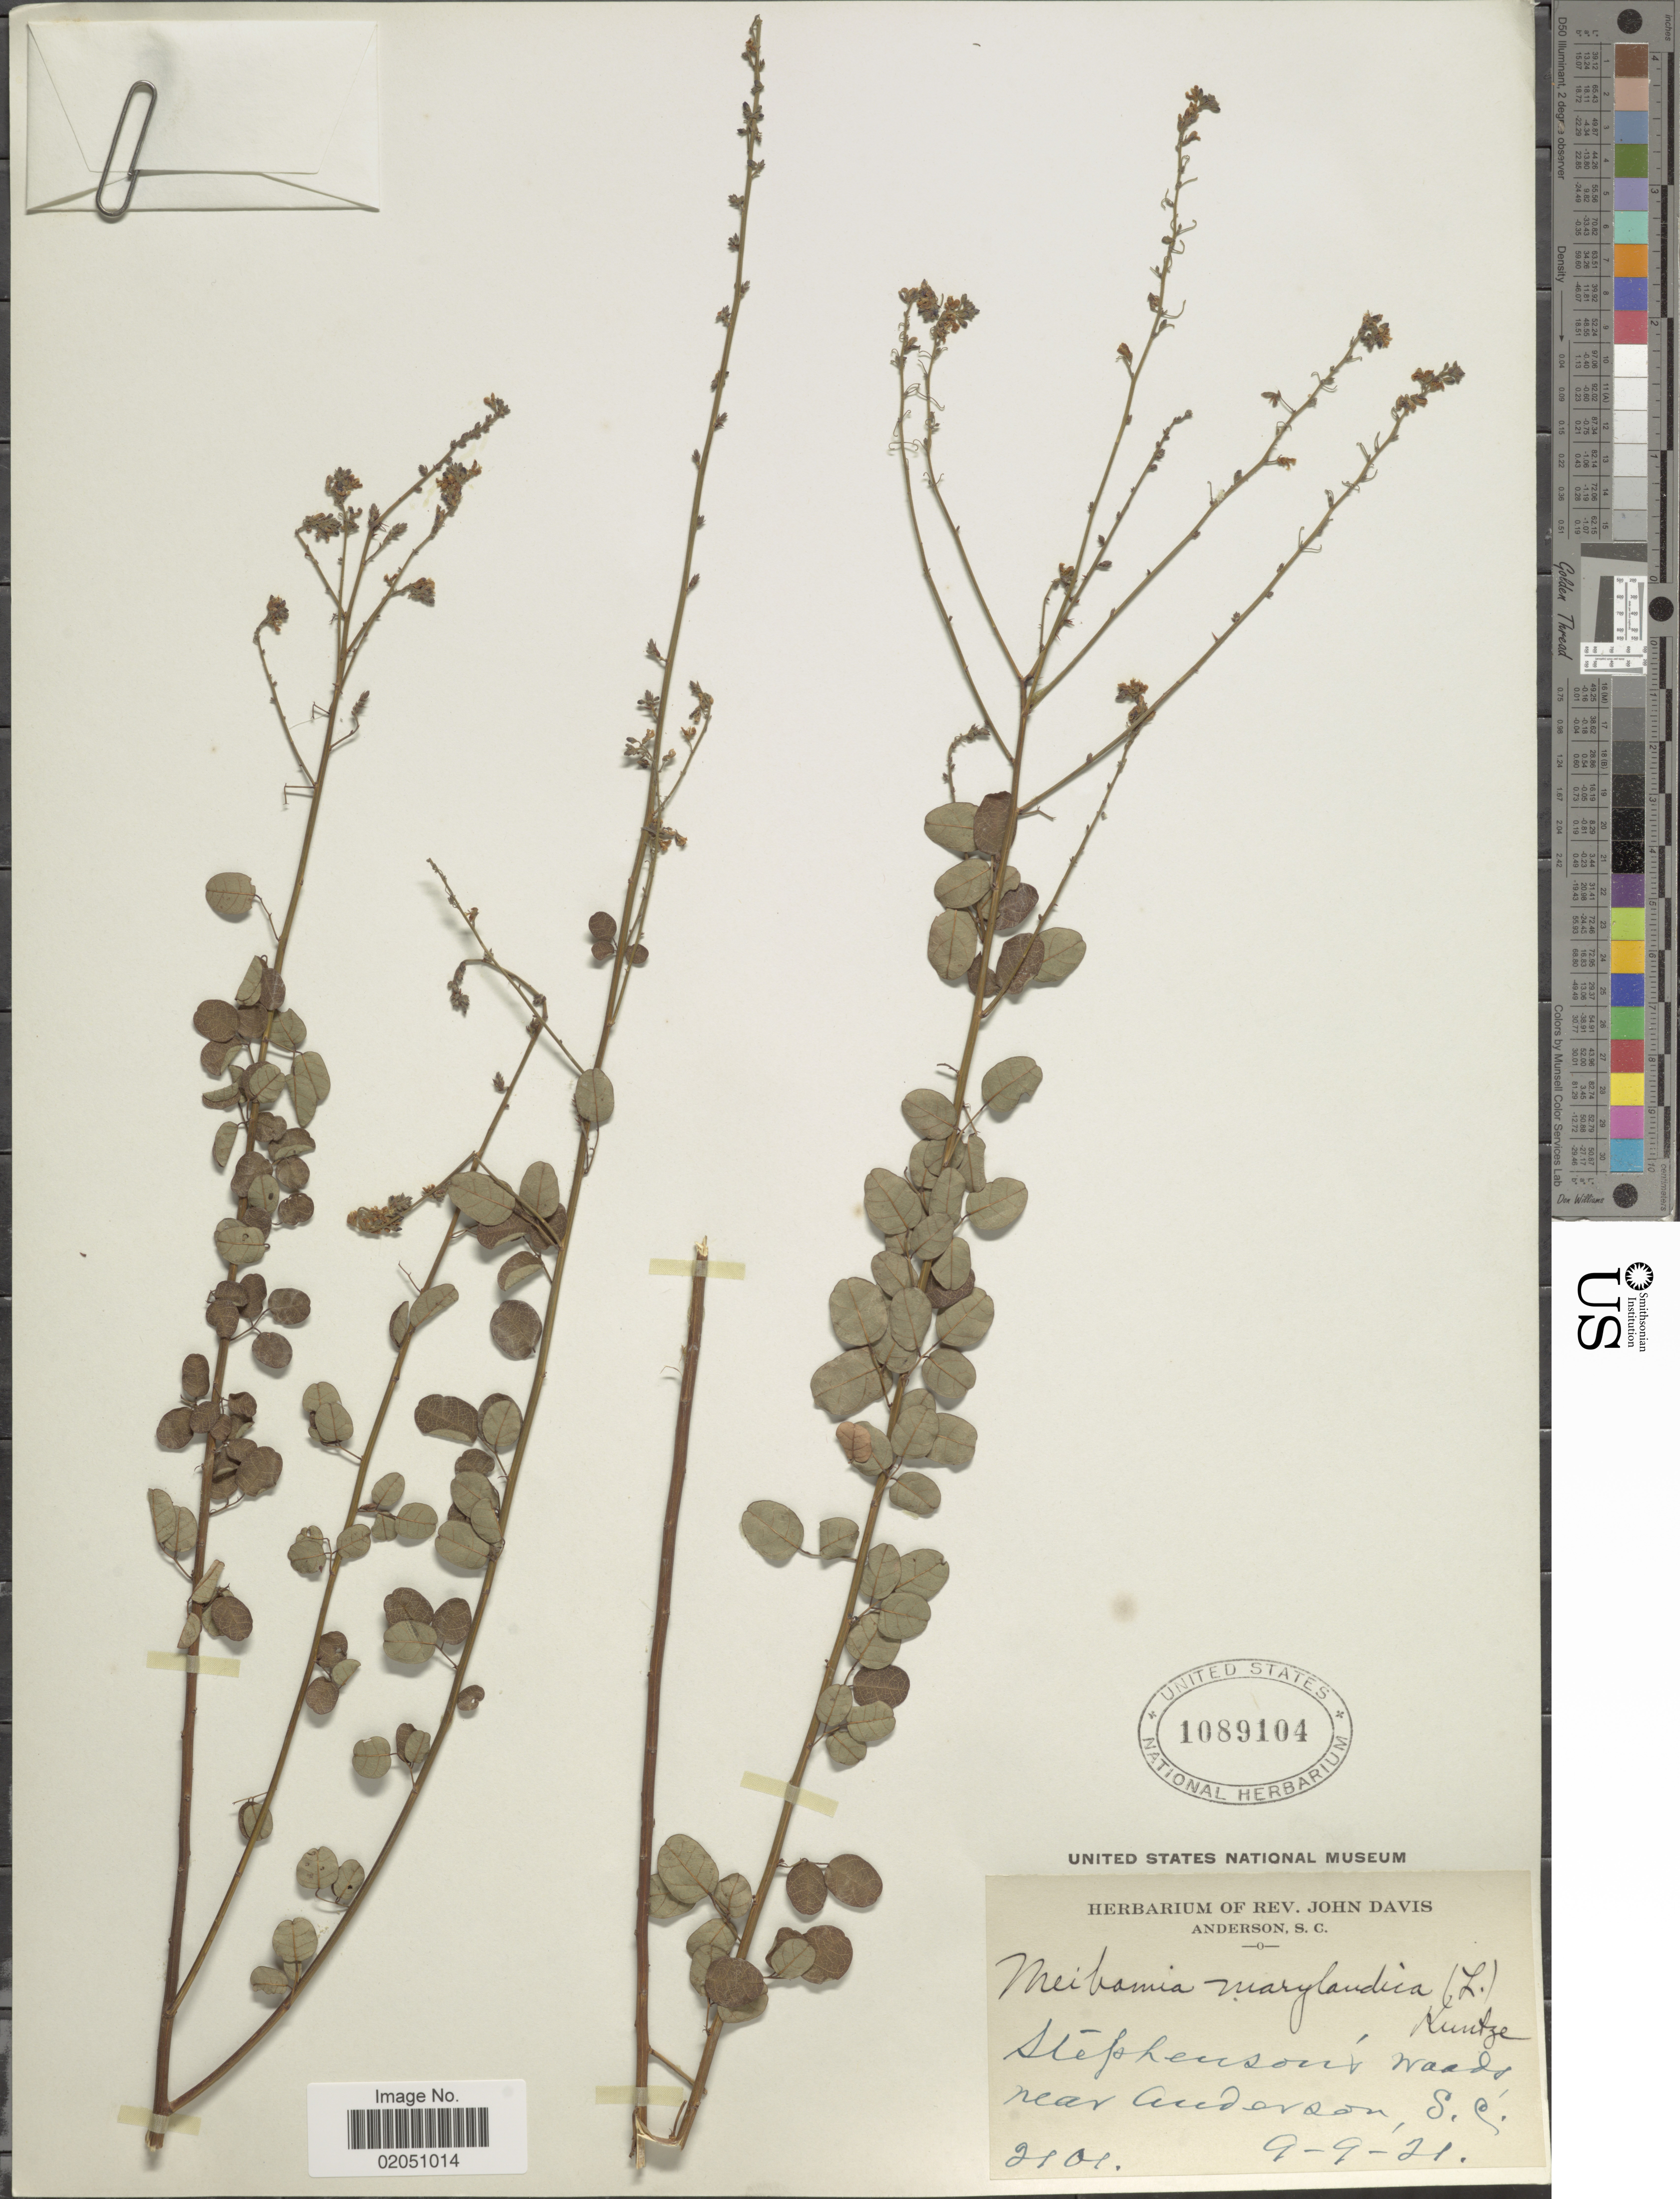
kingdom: Plantae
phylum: Tracheophyta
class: Magnoliopsida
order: Fabales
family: Fabaceae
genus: Desmodium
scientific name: Desmodium marilandicum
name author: Darl.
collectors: ex herb. Rev. John Davis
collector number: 2101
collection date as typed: Transcribed d/m/y: 9/9/21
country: United States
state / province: South Carolina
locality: Stephenson's Woods near Anderson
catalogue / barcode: US 1089104